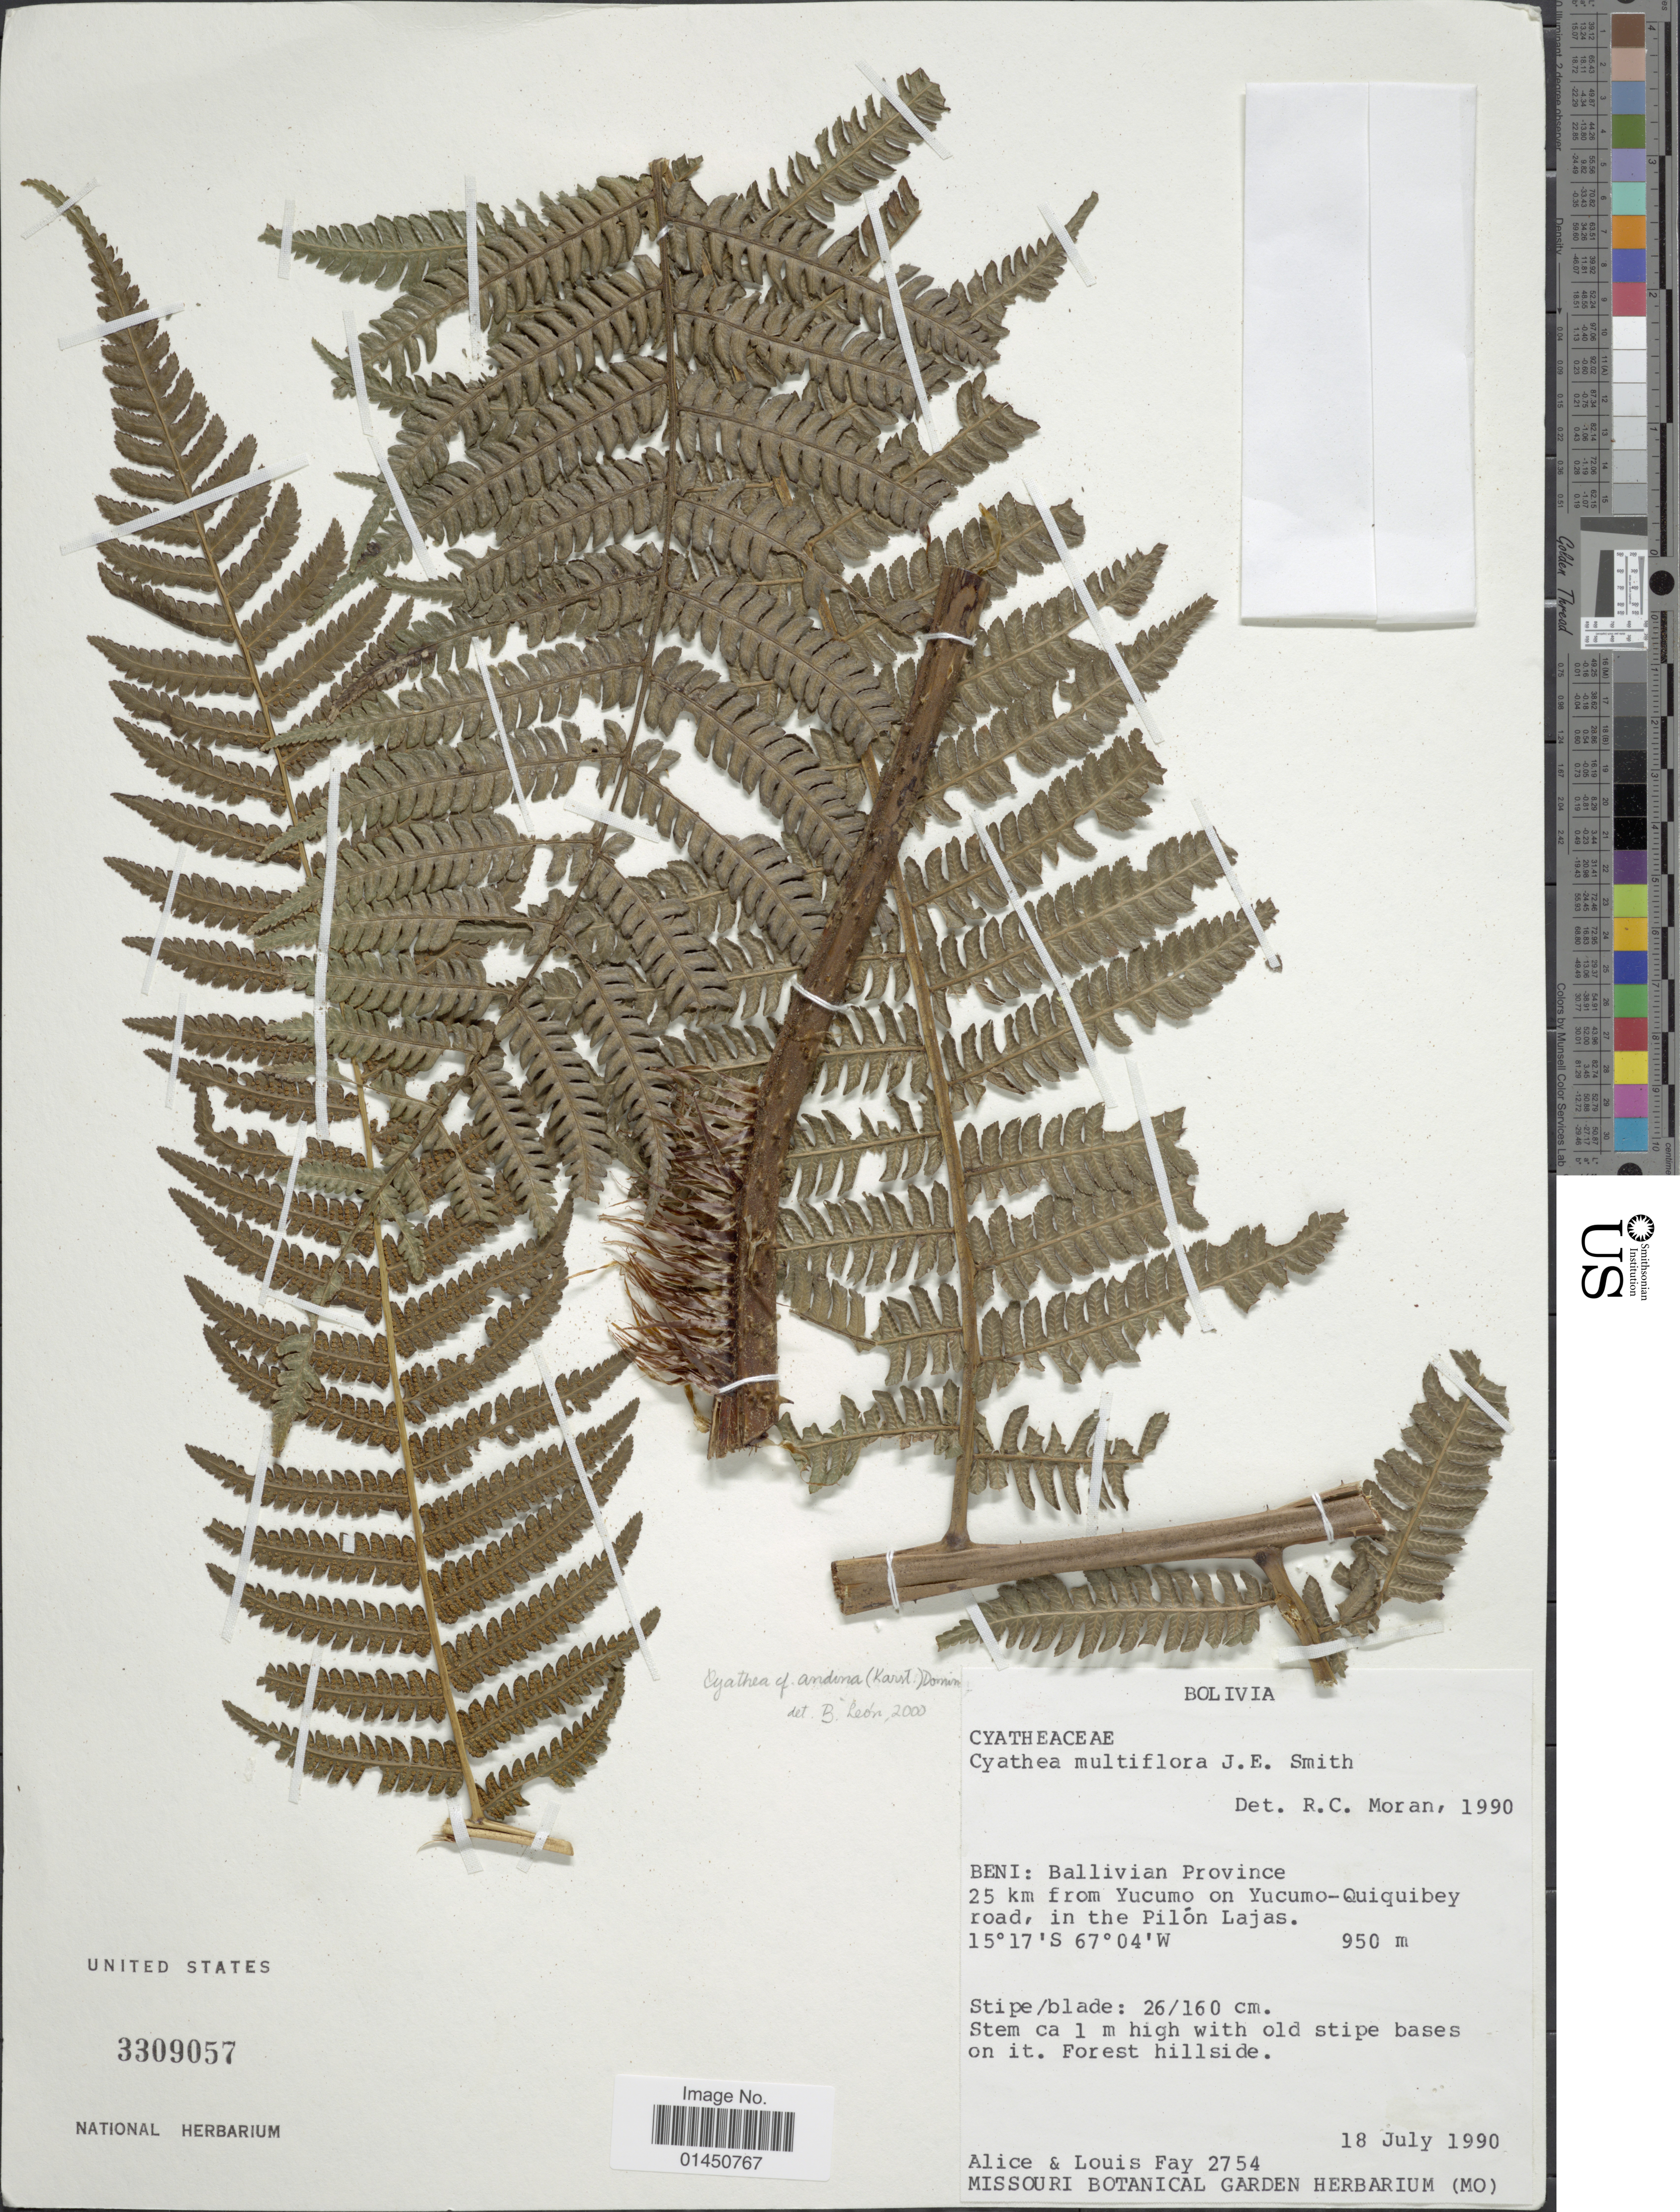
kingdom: Plantae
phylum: Tracheophyta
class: Polypodiopsida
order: Cyatheales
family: Cyatheaceae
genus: Cyathea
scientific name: Cyathea andina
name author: Domin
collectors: A. Fay & L. Fay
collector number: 2754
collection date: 1990-07-18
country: Bolivia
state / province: Beni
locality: Ballivian Province, 25 km from Yucumo on Yucumo-Quiquibey road, in the Pilon Lajas.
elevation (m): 950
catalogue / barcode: US 3309057